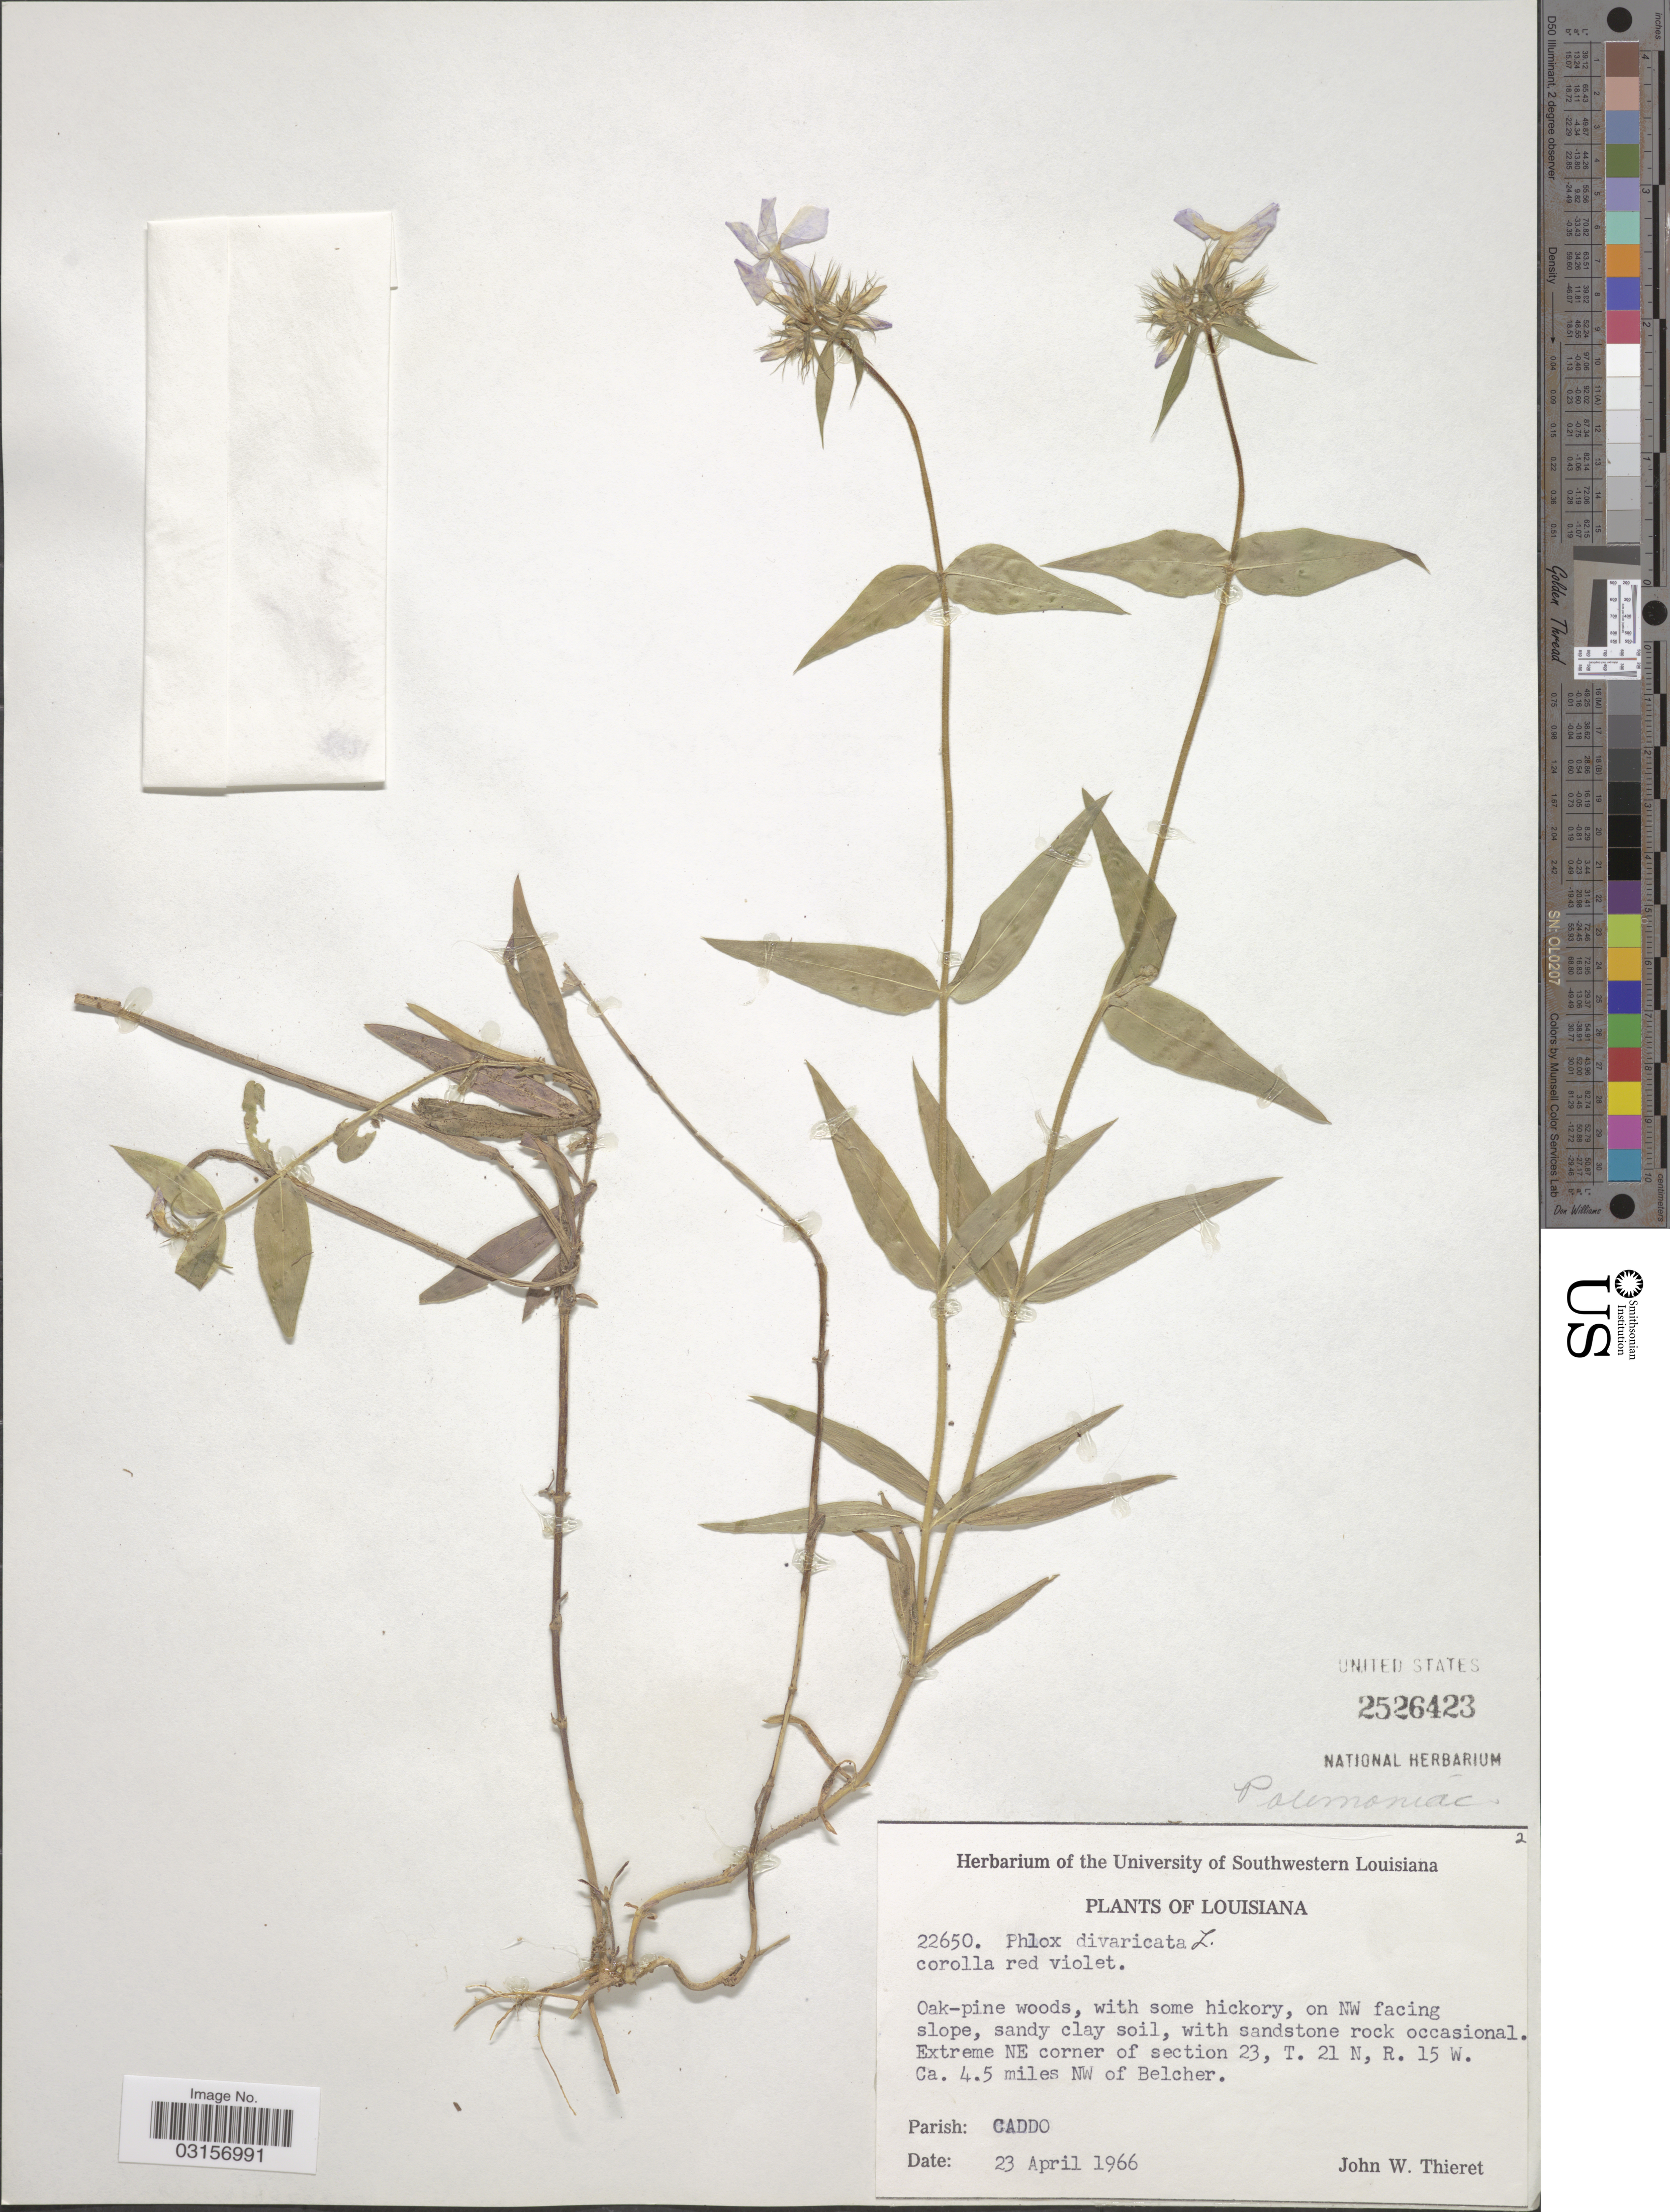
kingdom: Plantae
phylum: Tracheophyta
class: Magnoliopsida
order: Ericales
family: Polemoniaceae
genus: Phlox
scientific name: Phlox divaricata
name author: L.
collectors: J. W. Thieret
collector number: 22650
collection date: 1966-04-23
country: United States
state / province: Louisiana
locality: On NW facing slope, sandy clay soil, with sandstone rock occasional. Extreme NE corner of section 23, T21N, R15W. Ca. 4.5 miles NW of Belcher, Parish: Caddo.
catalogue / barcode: US 2526423